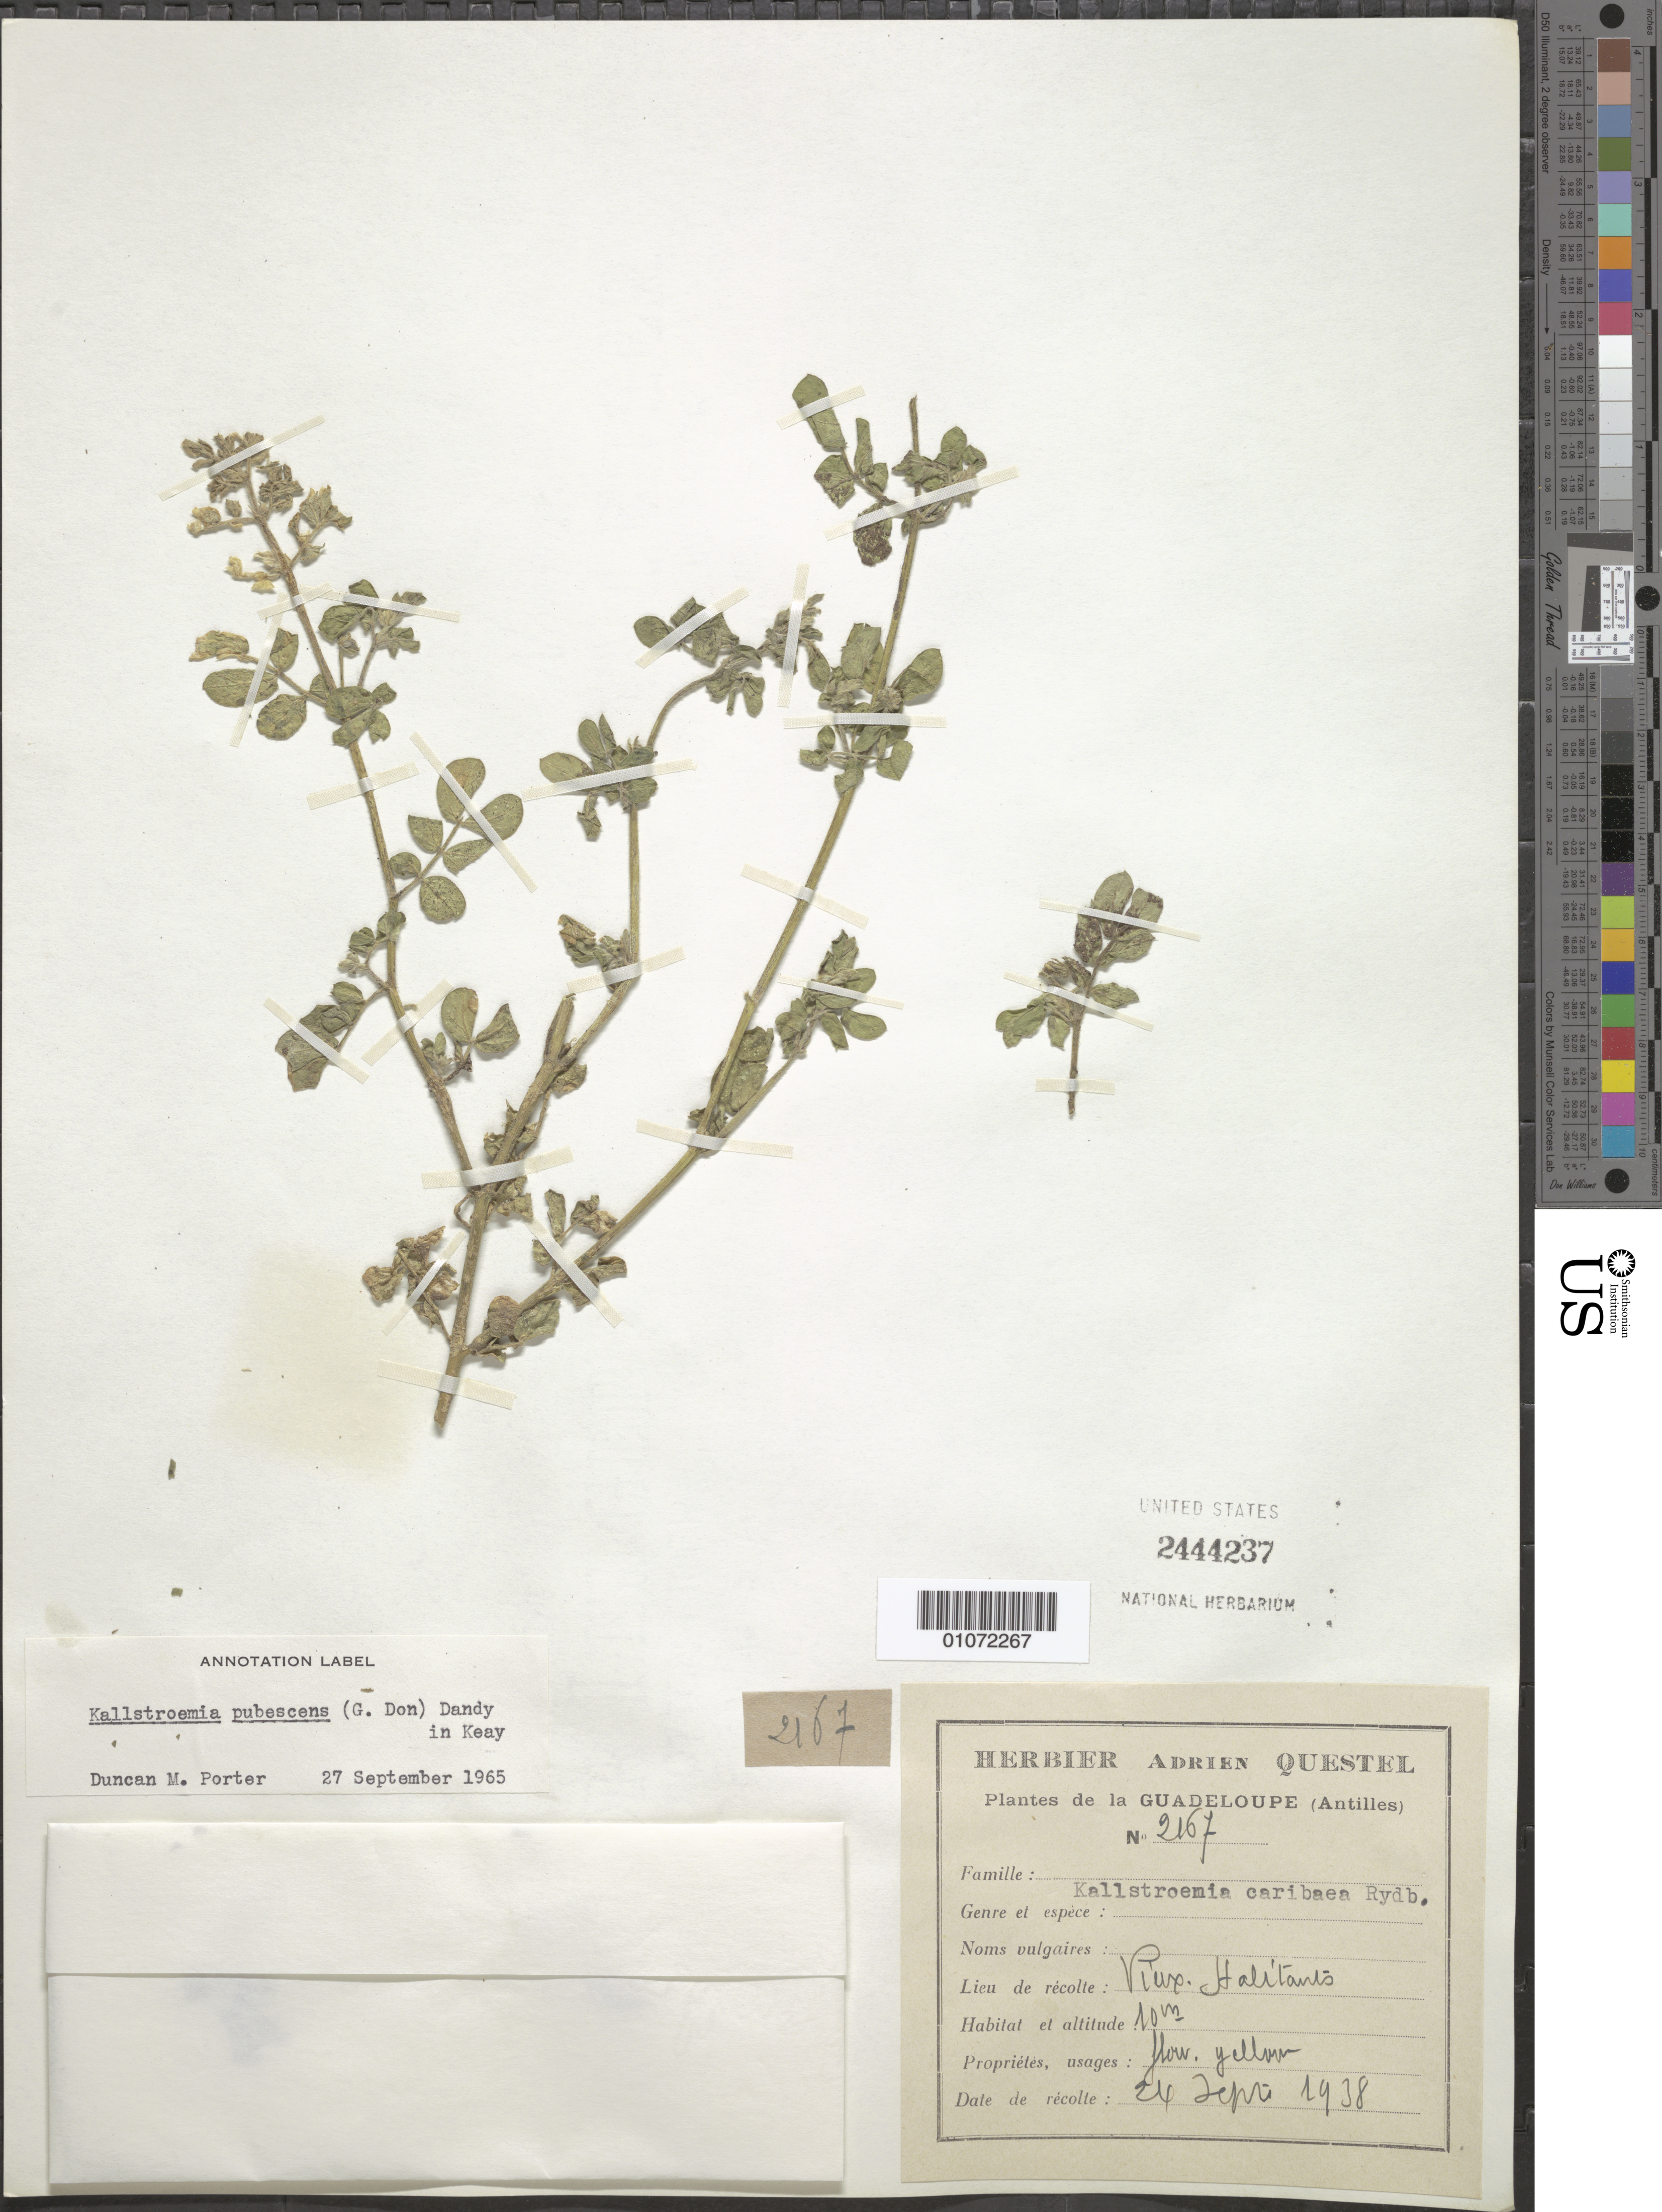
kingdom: Plantae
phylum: Tracheophyta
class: Magnoliopsida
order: Zygophyllales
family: Zygophyllaceae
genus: Kallstroemia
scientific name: Kallstroemia pubescens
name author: (G. Don) Dandy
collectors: A. Questel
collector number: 2167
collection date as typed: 24 Sep 1938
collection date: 1938-09-24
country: Guadeloupe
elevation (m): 10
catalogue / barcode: US 2444237